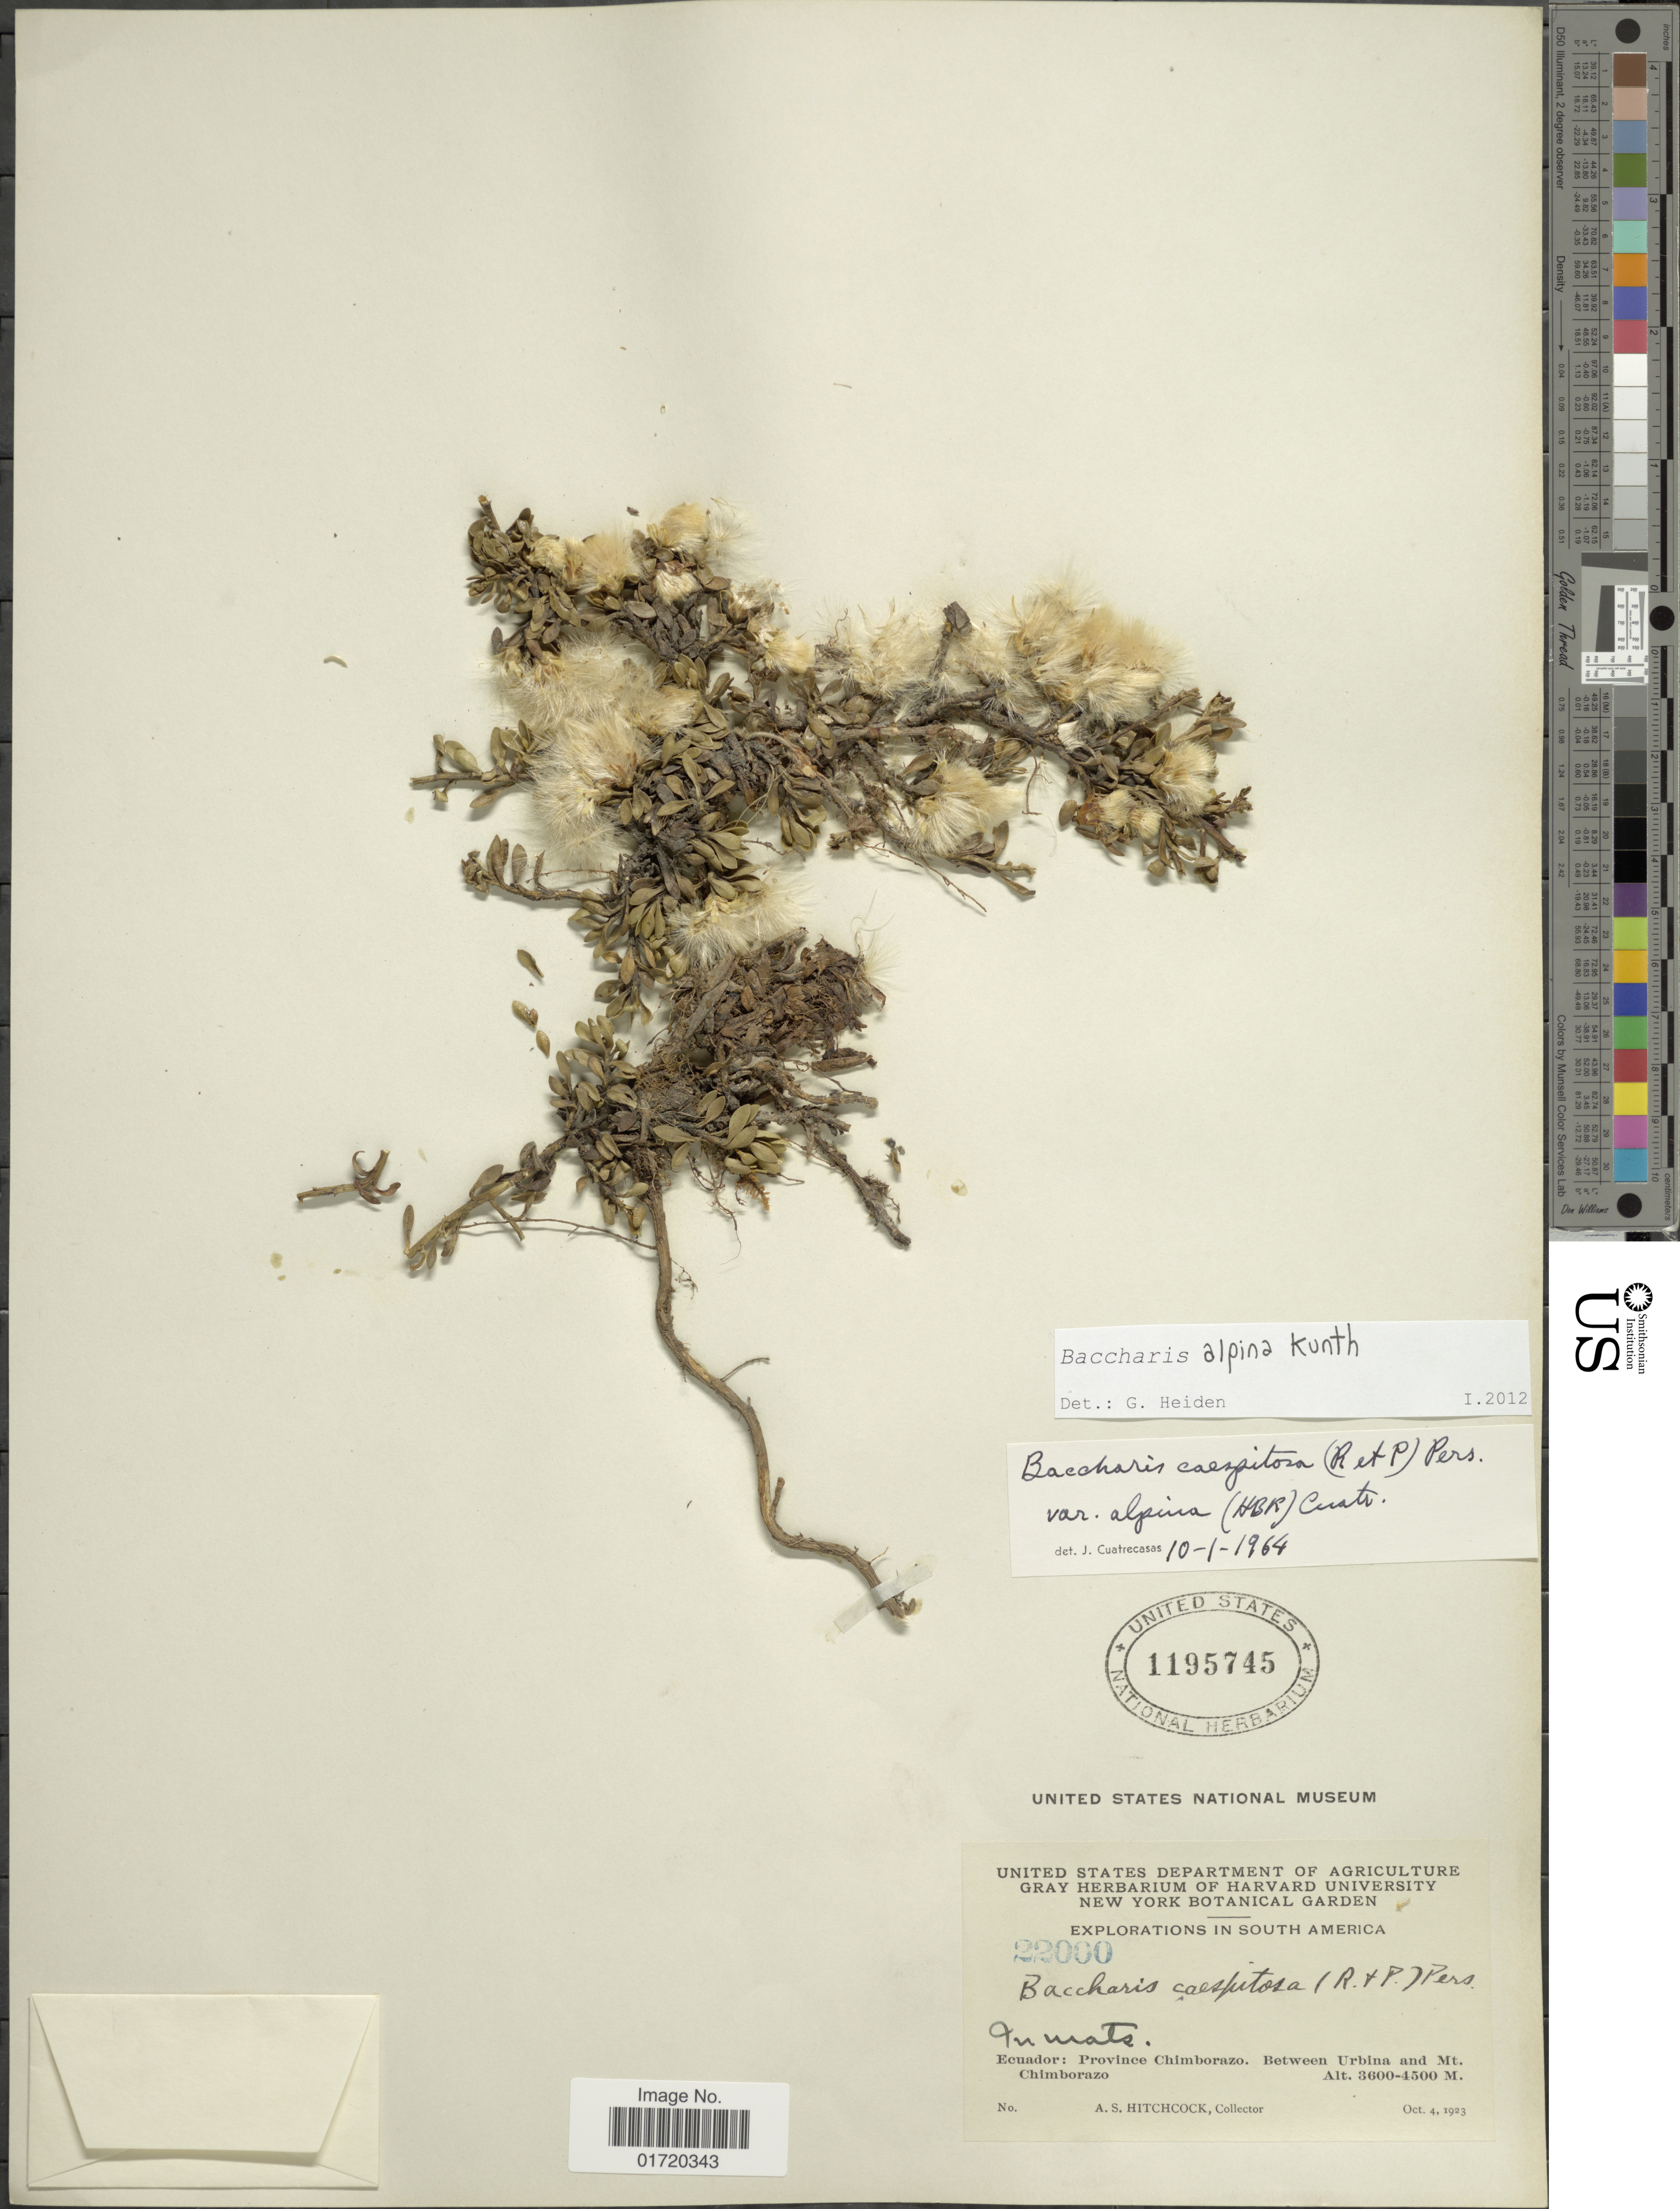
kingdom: Plantae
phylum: Tracheophyta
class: Magnoliopsida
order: Asterales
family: Asteraceae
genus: Baccharis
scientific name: Baccharis alpina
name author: Kunth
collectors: A. S. Hitchcock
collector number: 22000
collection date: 1923-10-04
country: Ecuador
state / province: Chimborazo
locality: Between Urbina and Mt. Chimborazo, South America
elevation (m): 3600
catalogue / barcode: US 1195745